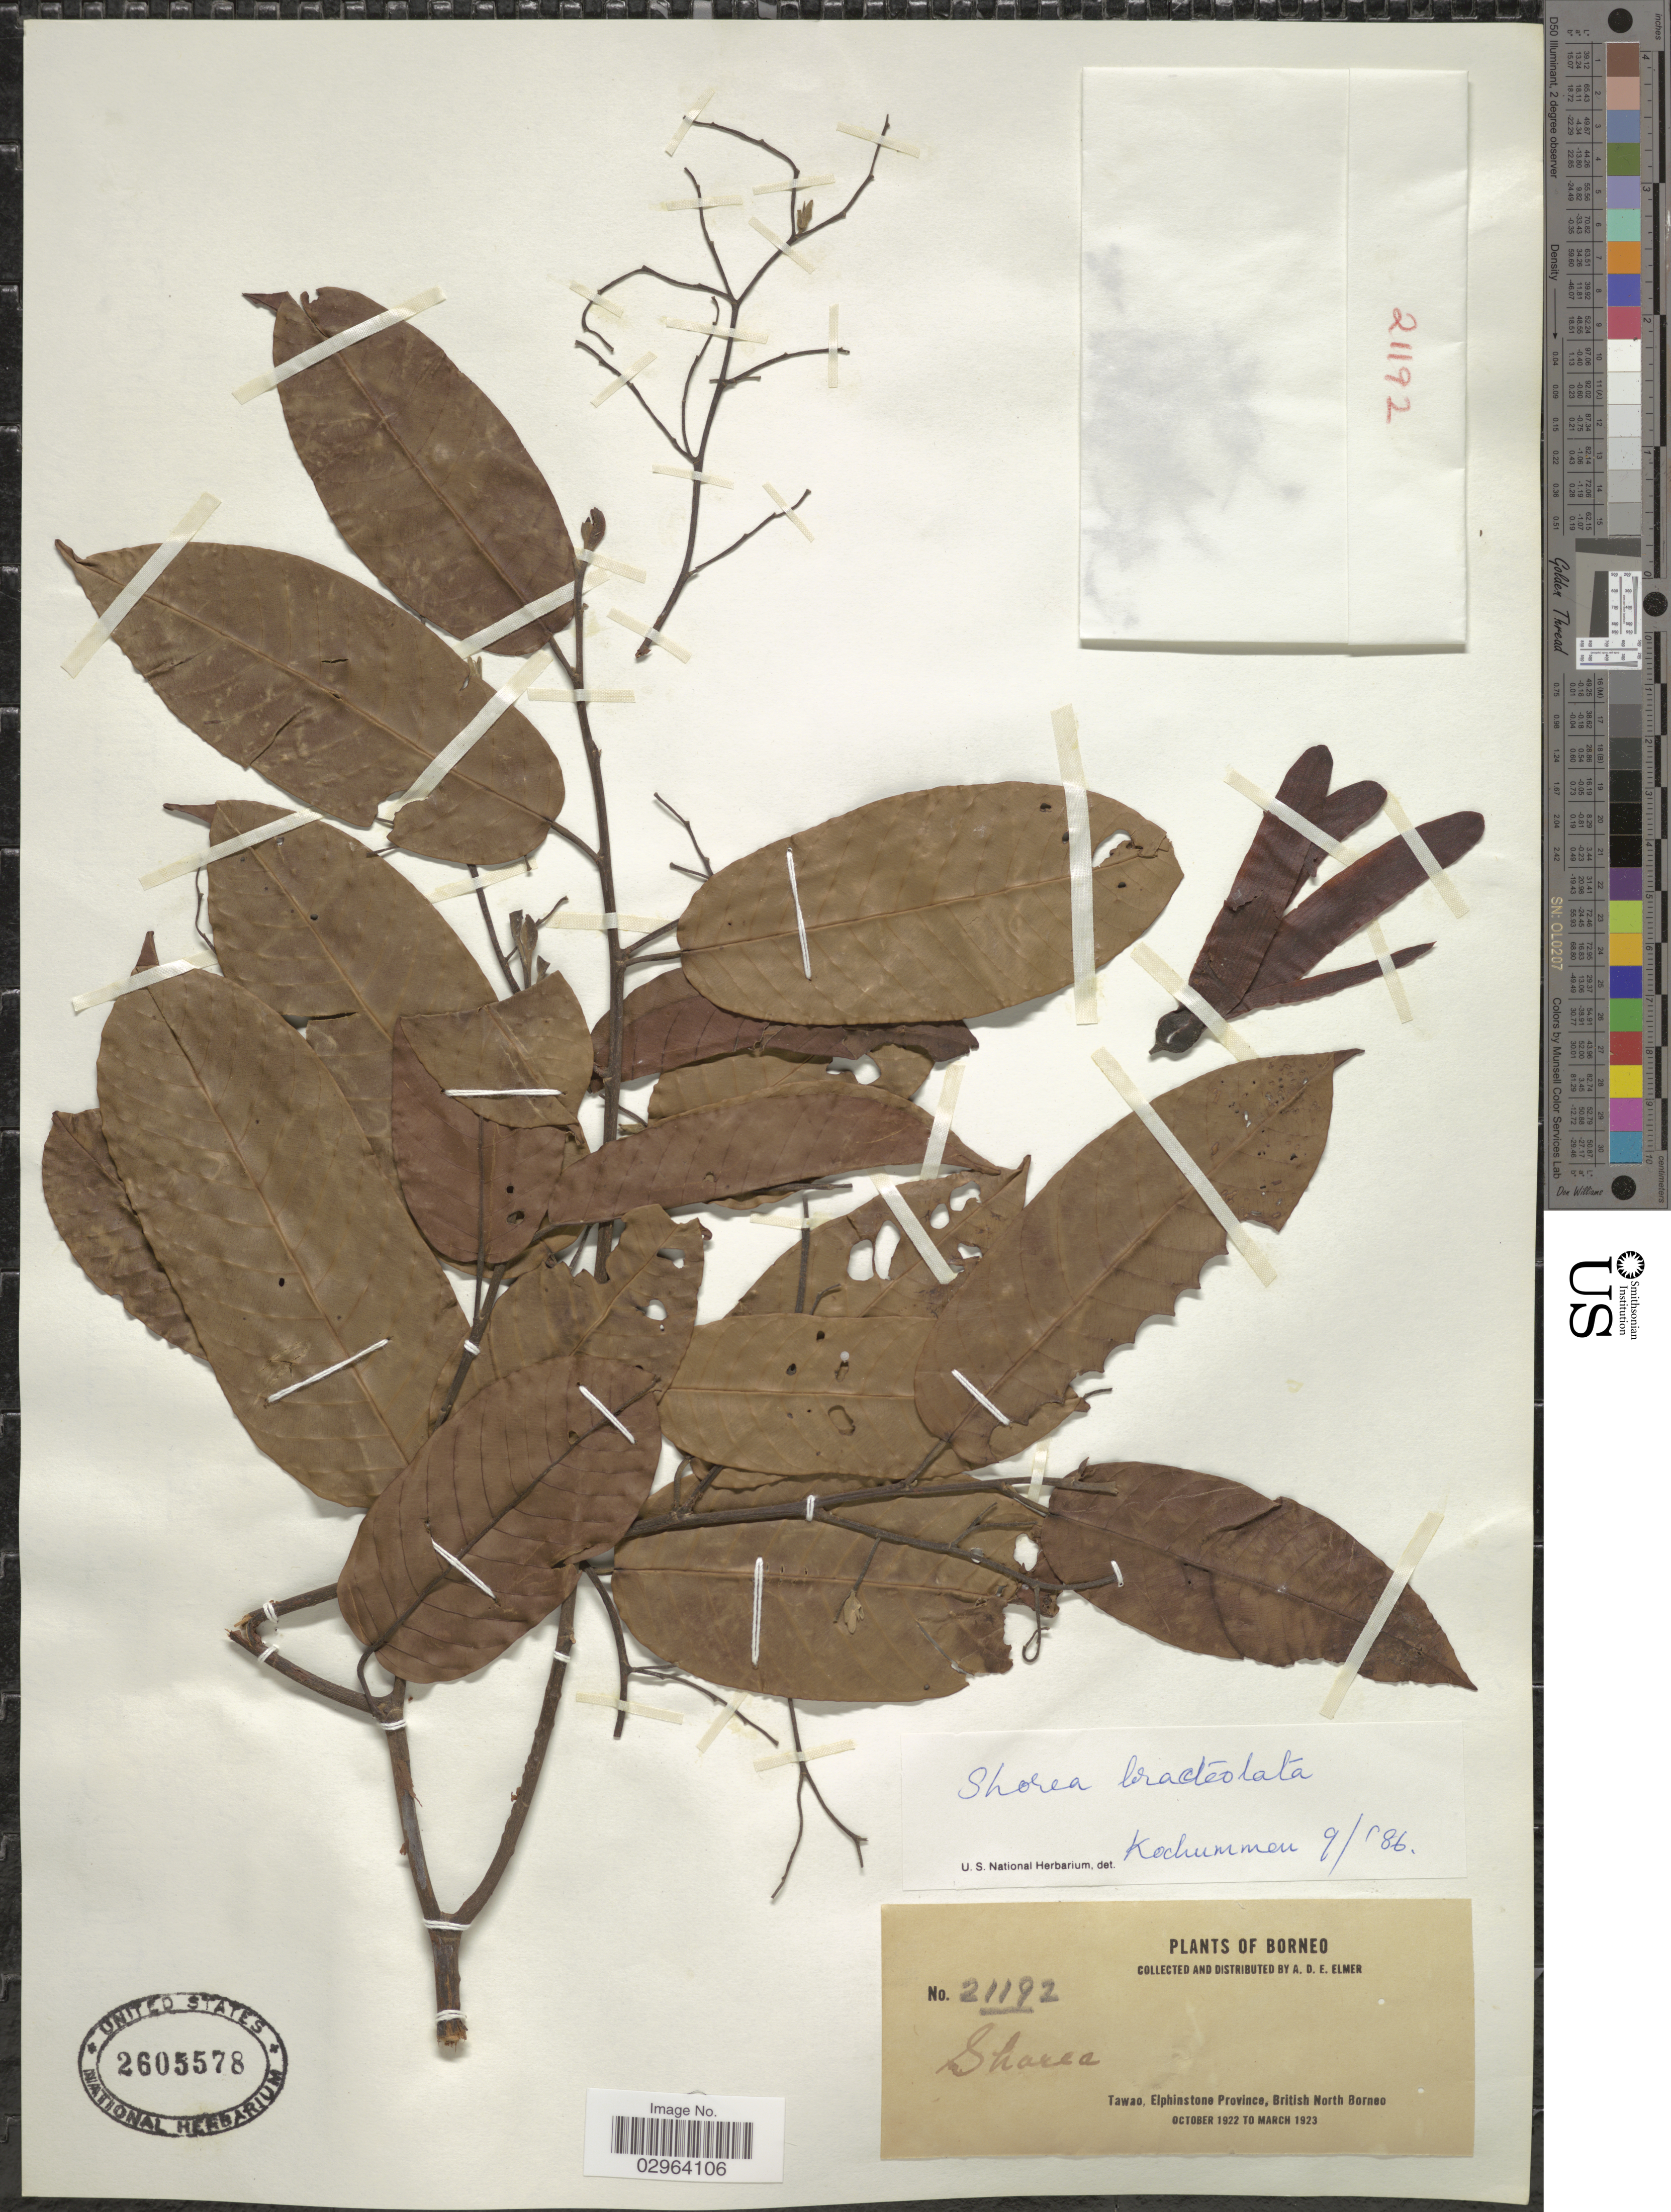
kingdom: Plantae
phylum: Tracheophyta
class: Magnoliopsida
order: Malvales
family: Dipterocarpaceae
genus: Anthoshorea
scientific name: Anthoshorea bracteolata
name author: (Dyer) P.S. Ashton & J. Heck.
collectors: A. D. E. Elmer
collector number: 21192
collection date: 1922-10/1923-03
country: Malaysia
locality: Borneo. Tawao, Elphinstone Province, British North Borneo.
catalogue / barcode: US 2605578